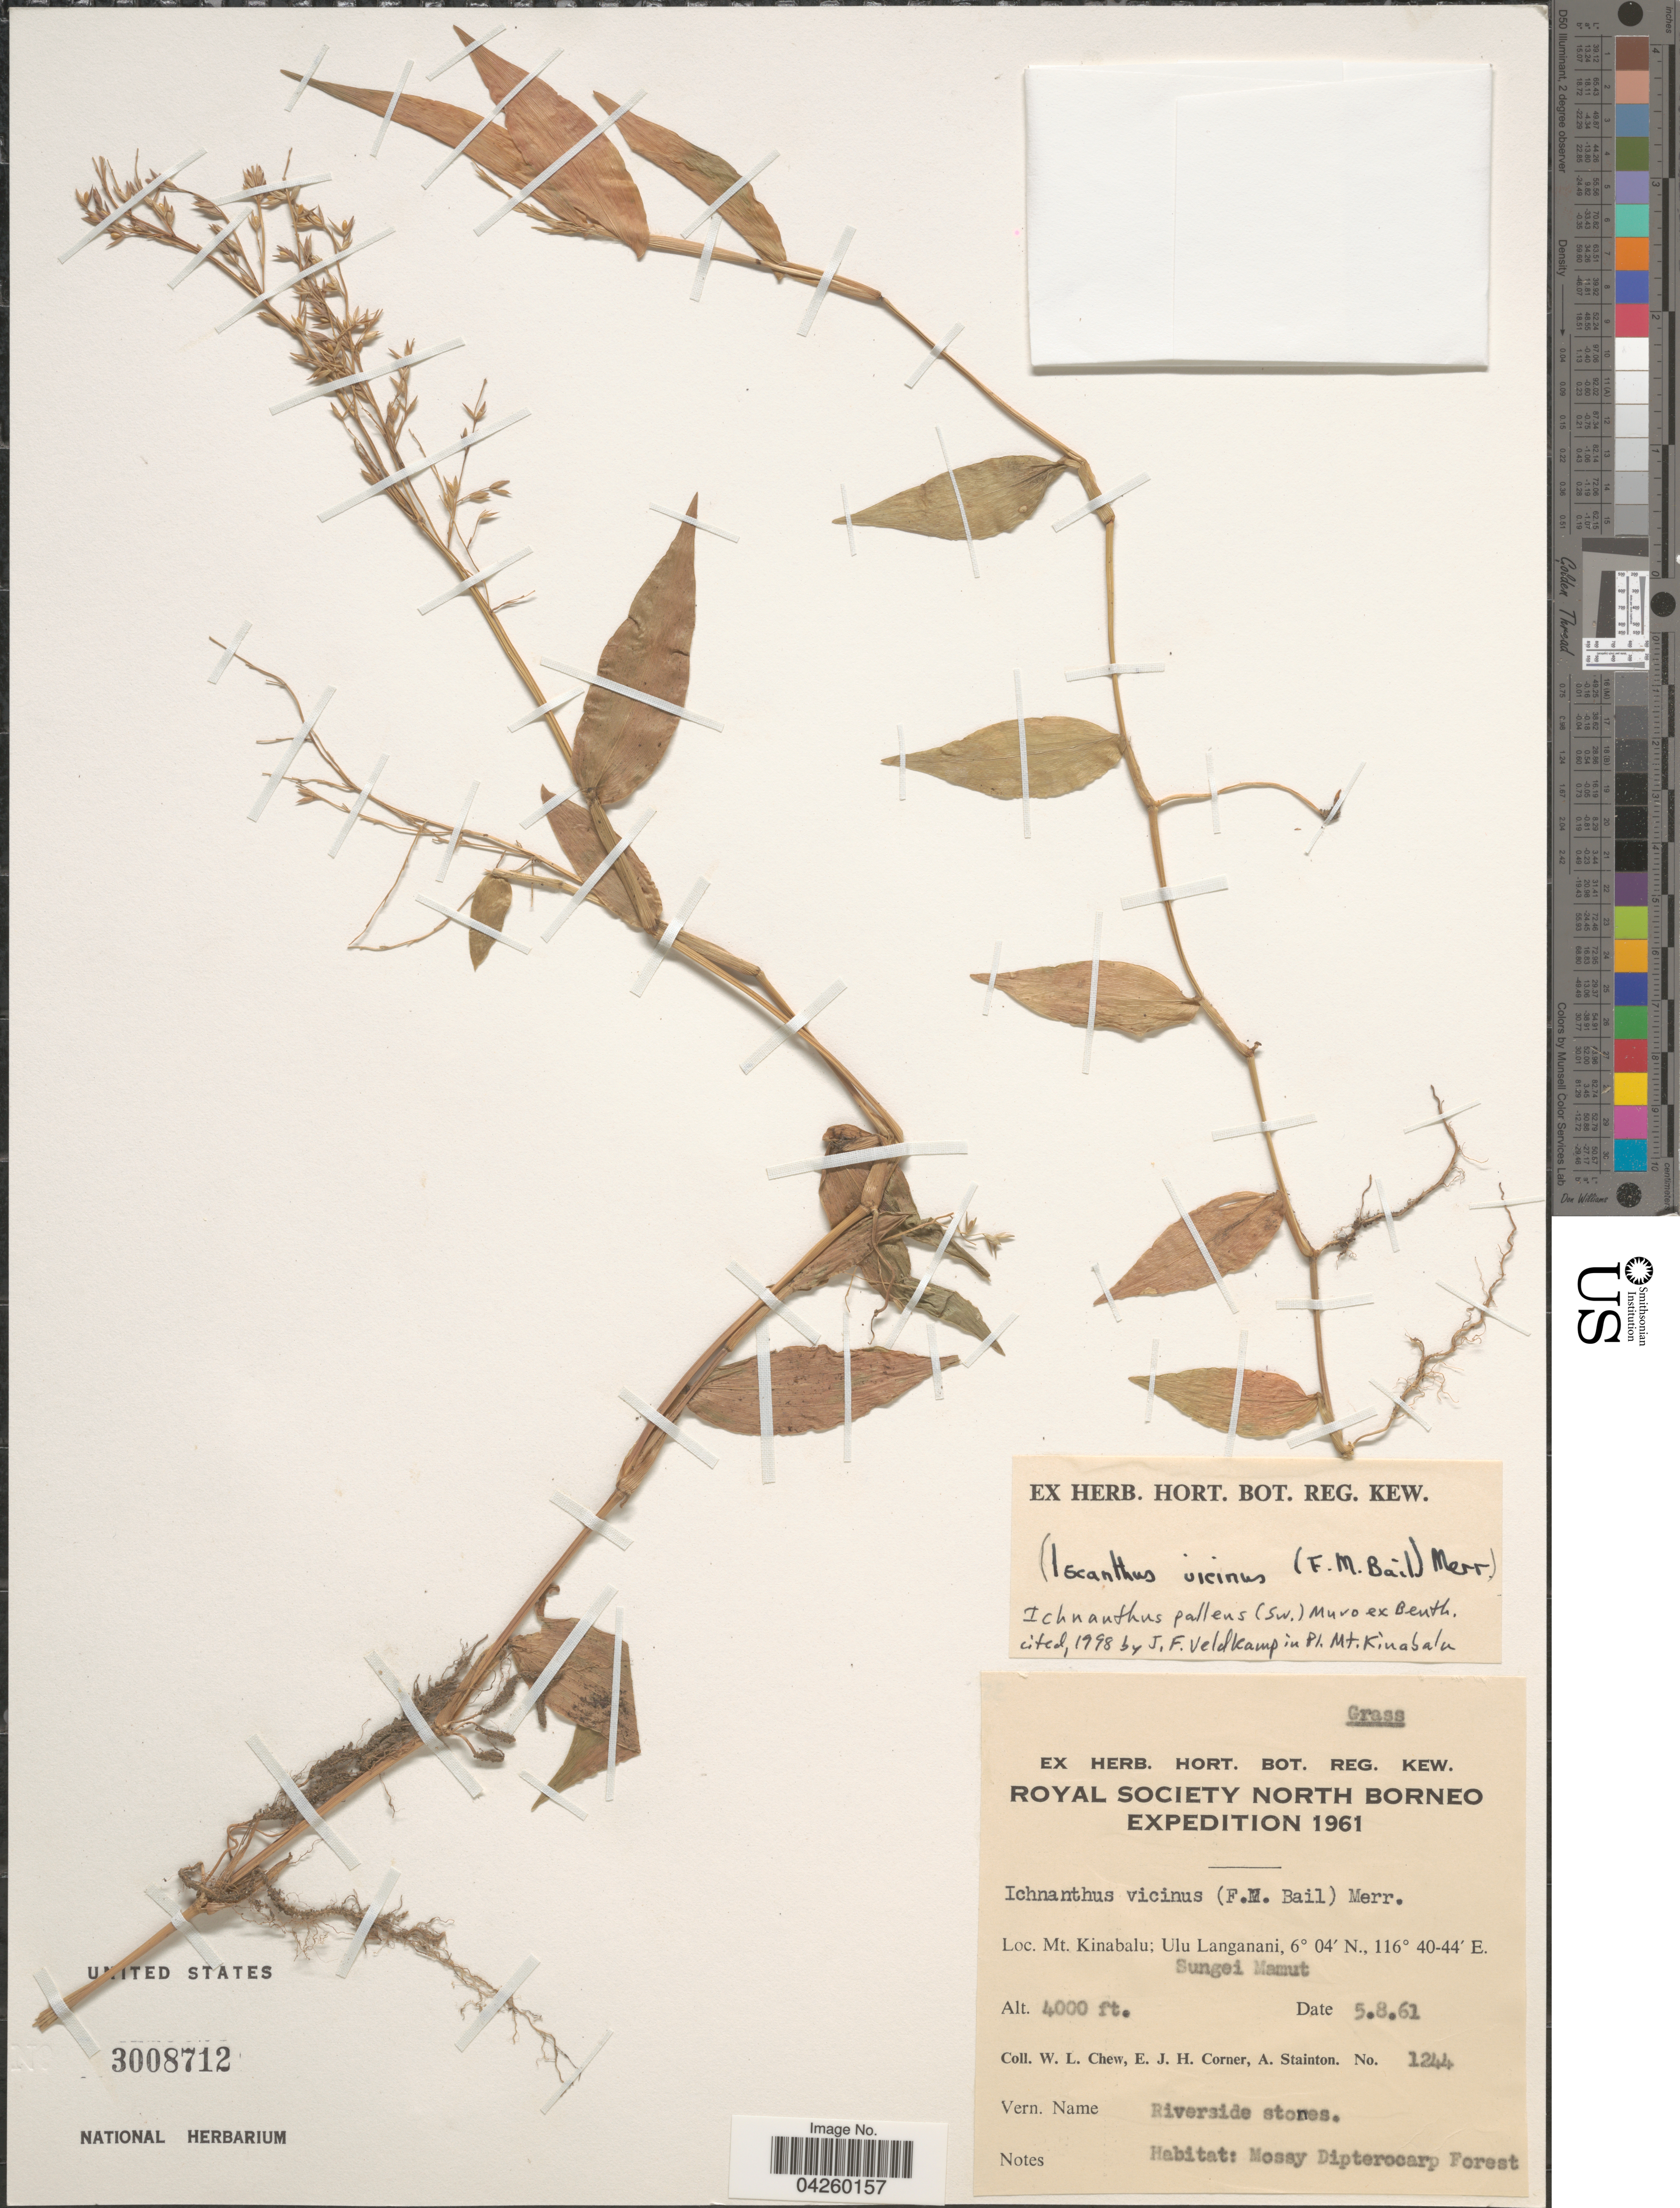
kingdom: Plantae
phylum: Tracheophyta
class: Liliopsida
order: Poales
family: Poaceae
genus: Ichnanthus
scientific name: Ichnanthus pallens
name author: (Sw.) Munro ex Benth.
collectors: W. Chew, E. Corner & A. Stainton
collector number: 1244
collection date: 1961-08-05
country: Malaysia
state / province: Sabah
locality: Royal Society North Borneo Expedition 1961. Mt. Kinabalu: Ulu Langanani. Sungei Mamut.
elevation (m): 1219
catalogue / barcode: US 3008712